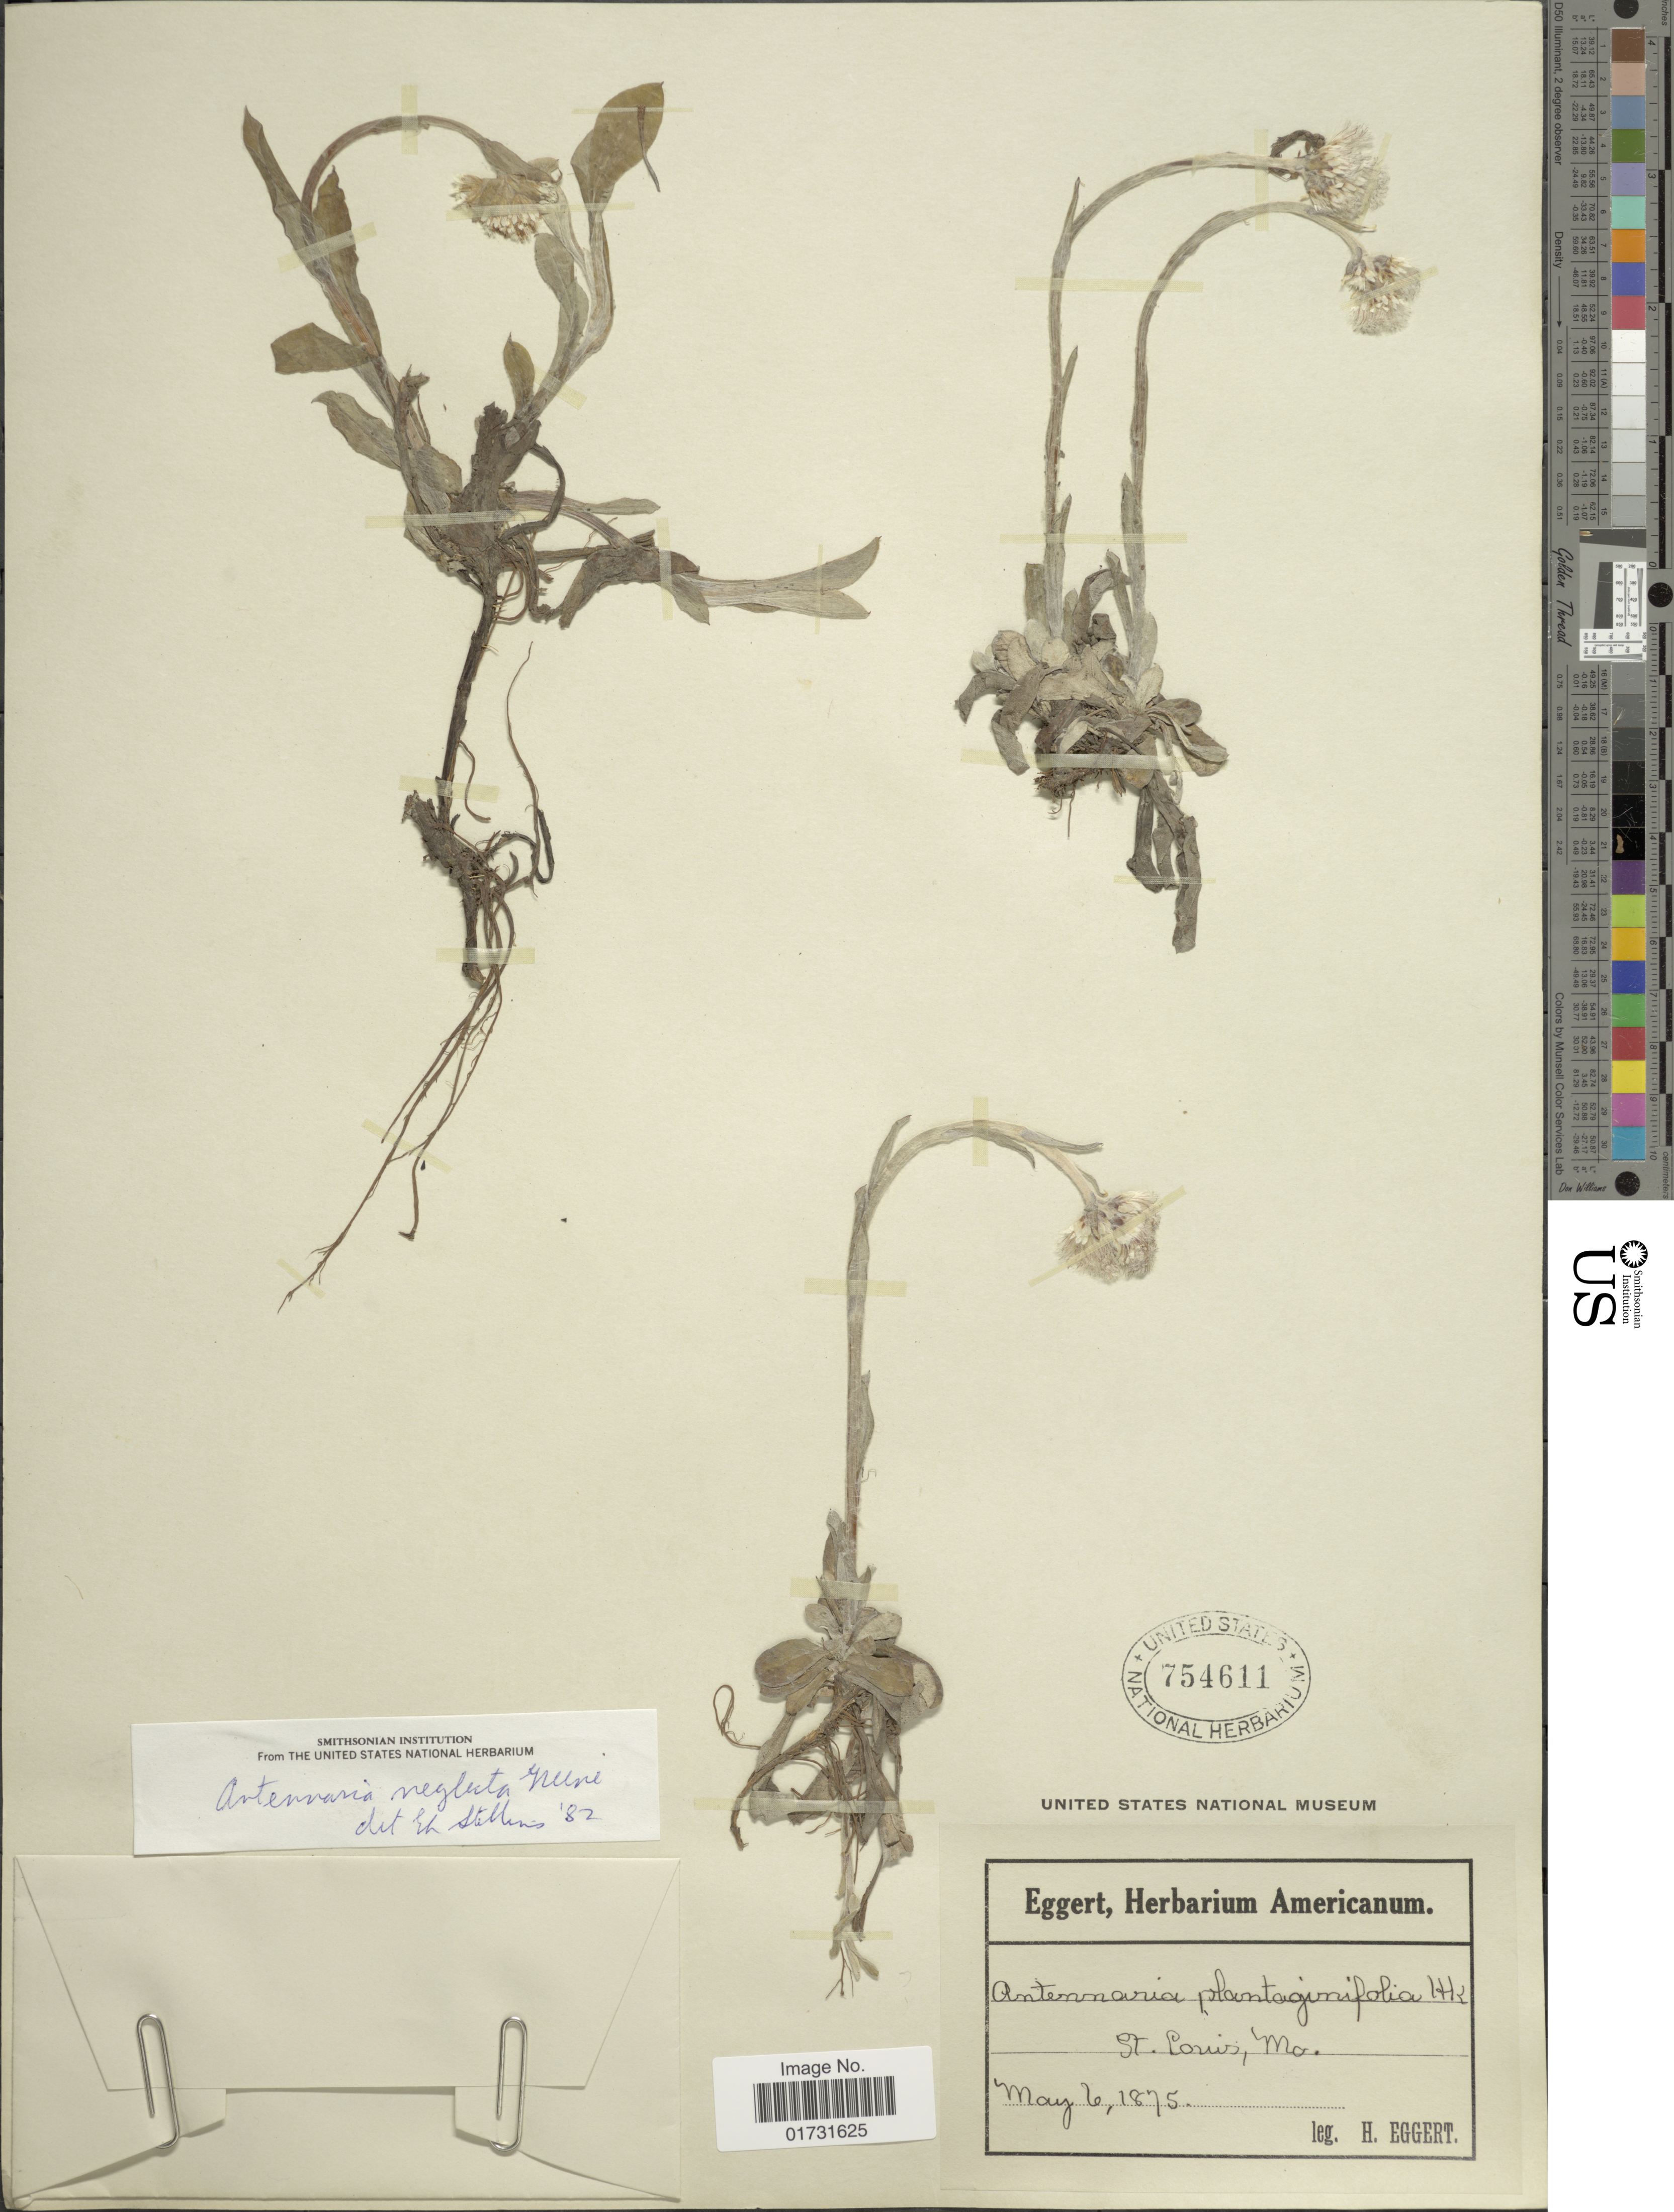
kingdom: Plantae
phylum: Tracheophyta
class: Magnoliopsida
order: Asterales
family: Asteraceae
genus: Antennaria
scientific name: Antennaria neglecta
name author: Greene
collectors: H. Eggert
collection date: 1875-05-06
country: United States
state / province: Missouri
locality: St. Louis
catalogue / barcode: US 754611